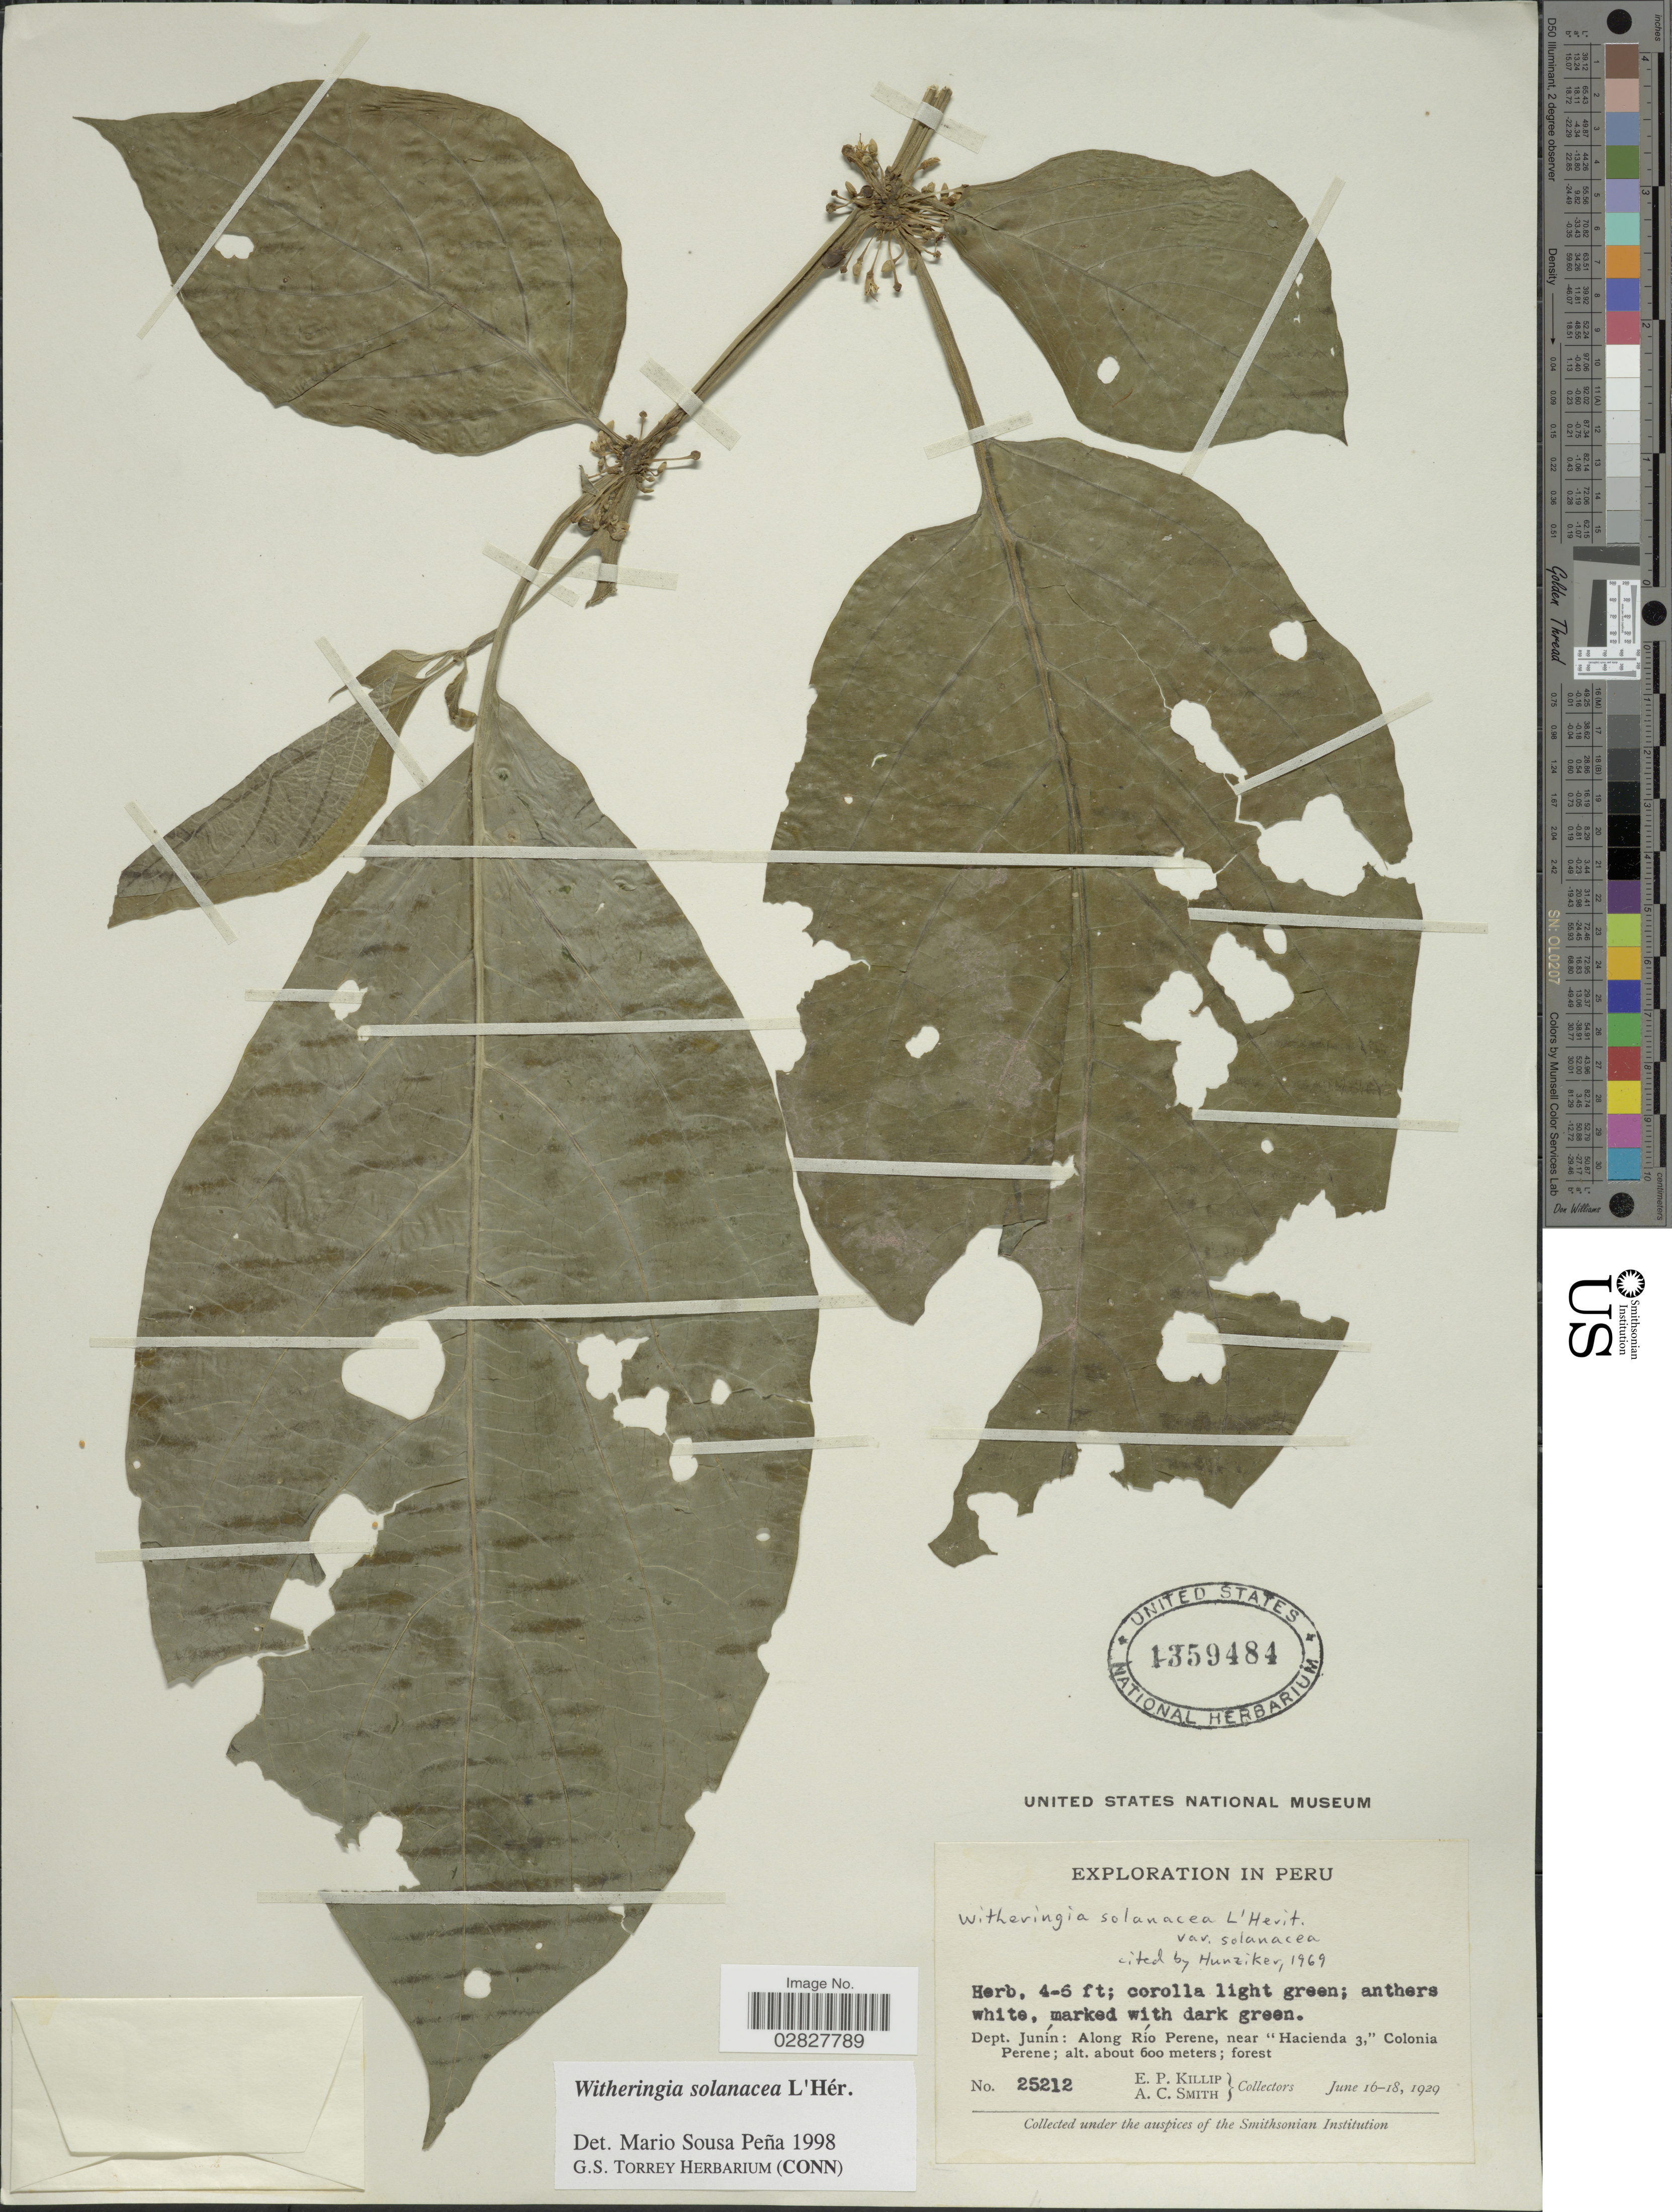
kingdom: Plantae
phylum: Tracheophyta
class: Magnoliopsida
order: Solanales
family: Solanaceae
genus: Witheringia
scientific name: Witheringia solanacea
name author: L'Hér.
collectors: E. P. Killip & A. C. Smith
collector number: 25212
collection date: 1929-06-16/1929-06-18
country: Peru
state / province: Junín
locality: Dept. Junín: Along Río Perene, near "Hacienda 3," Colonia Perene.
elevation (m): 600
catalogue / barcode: US 1359484